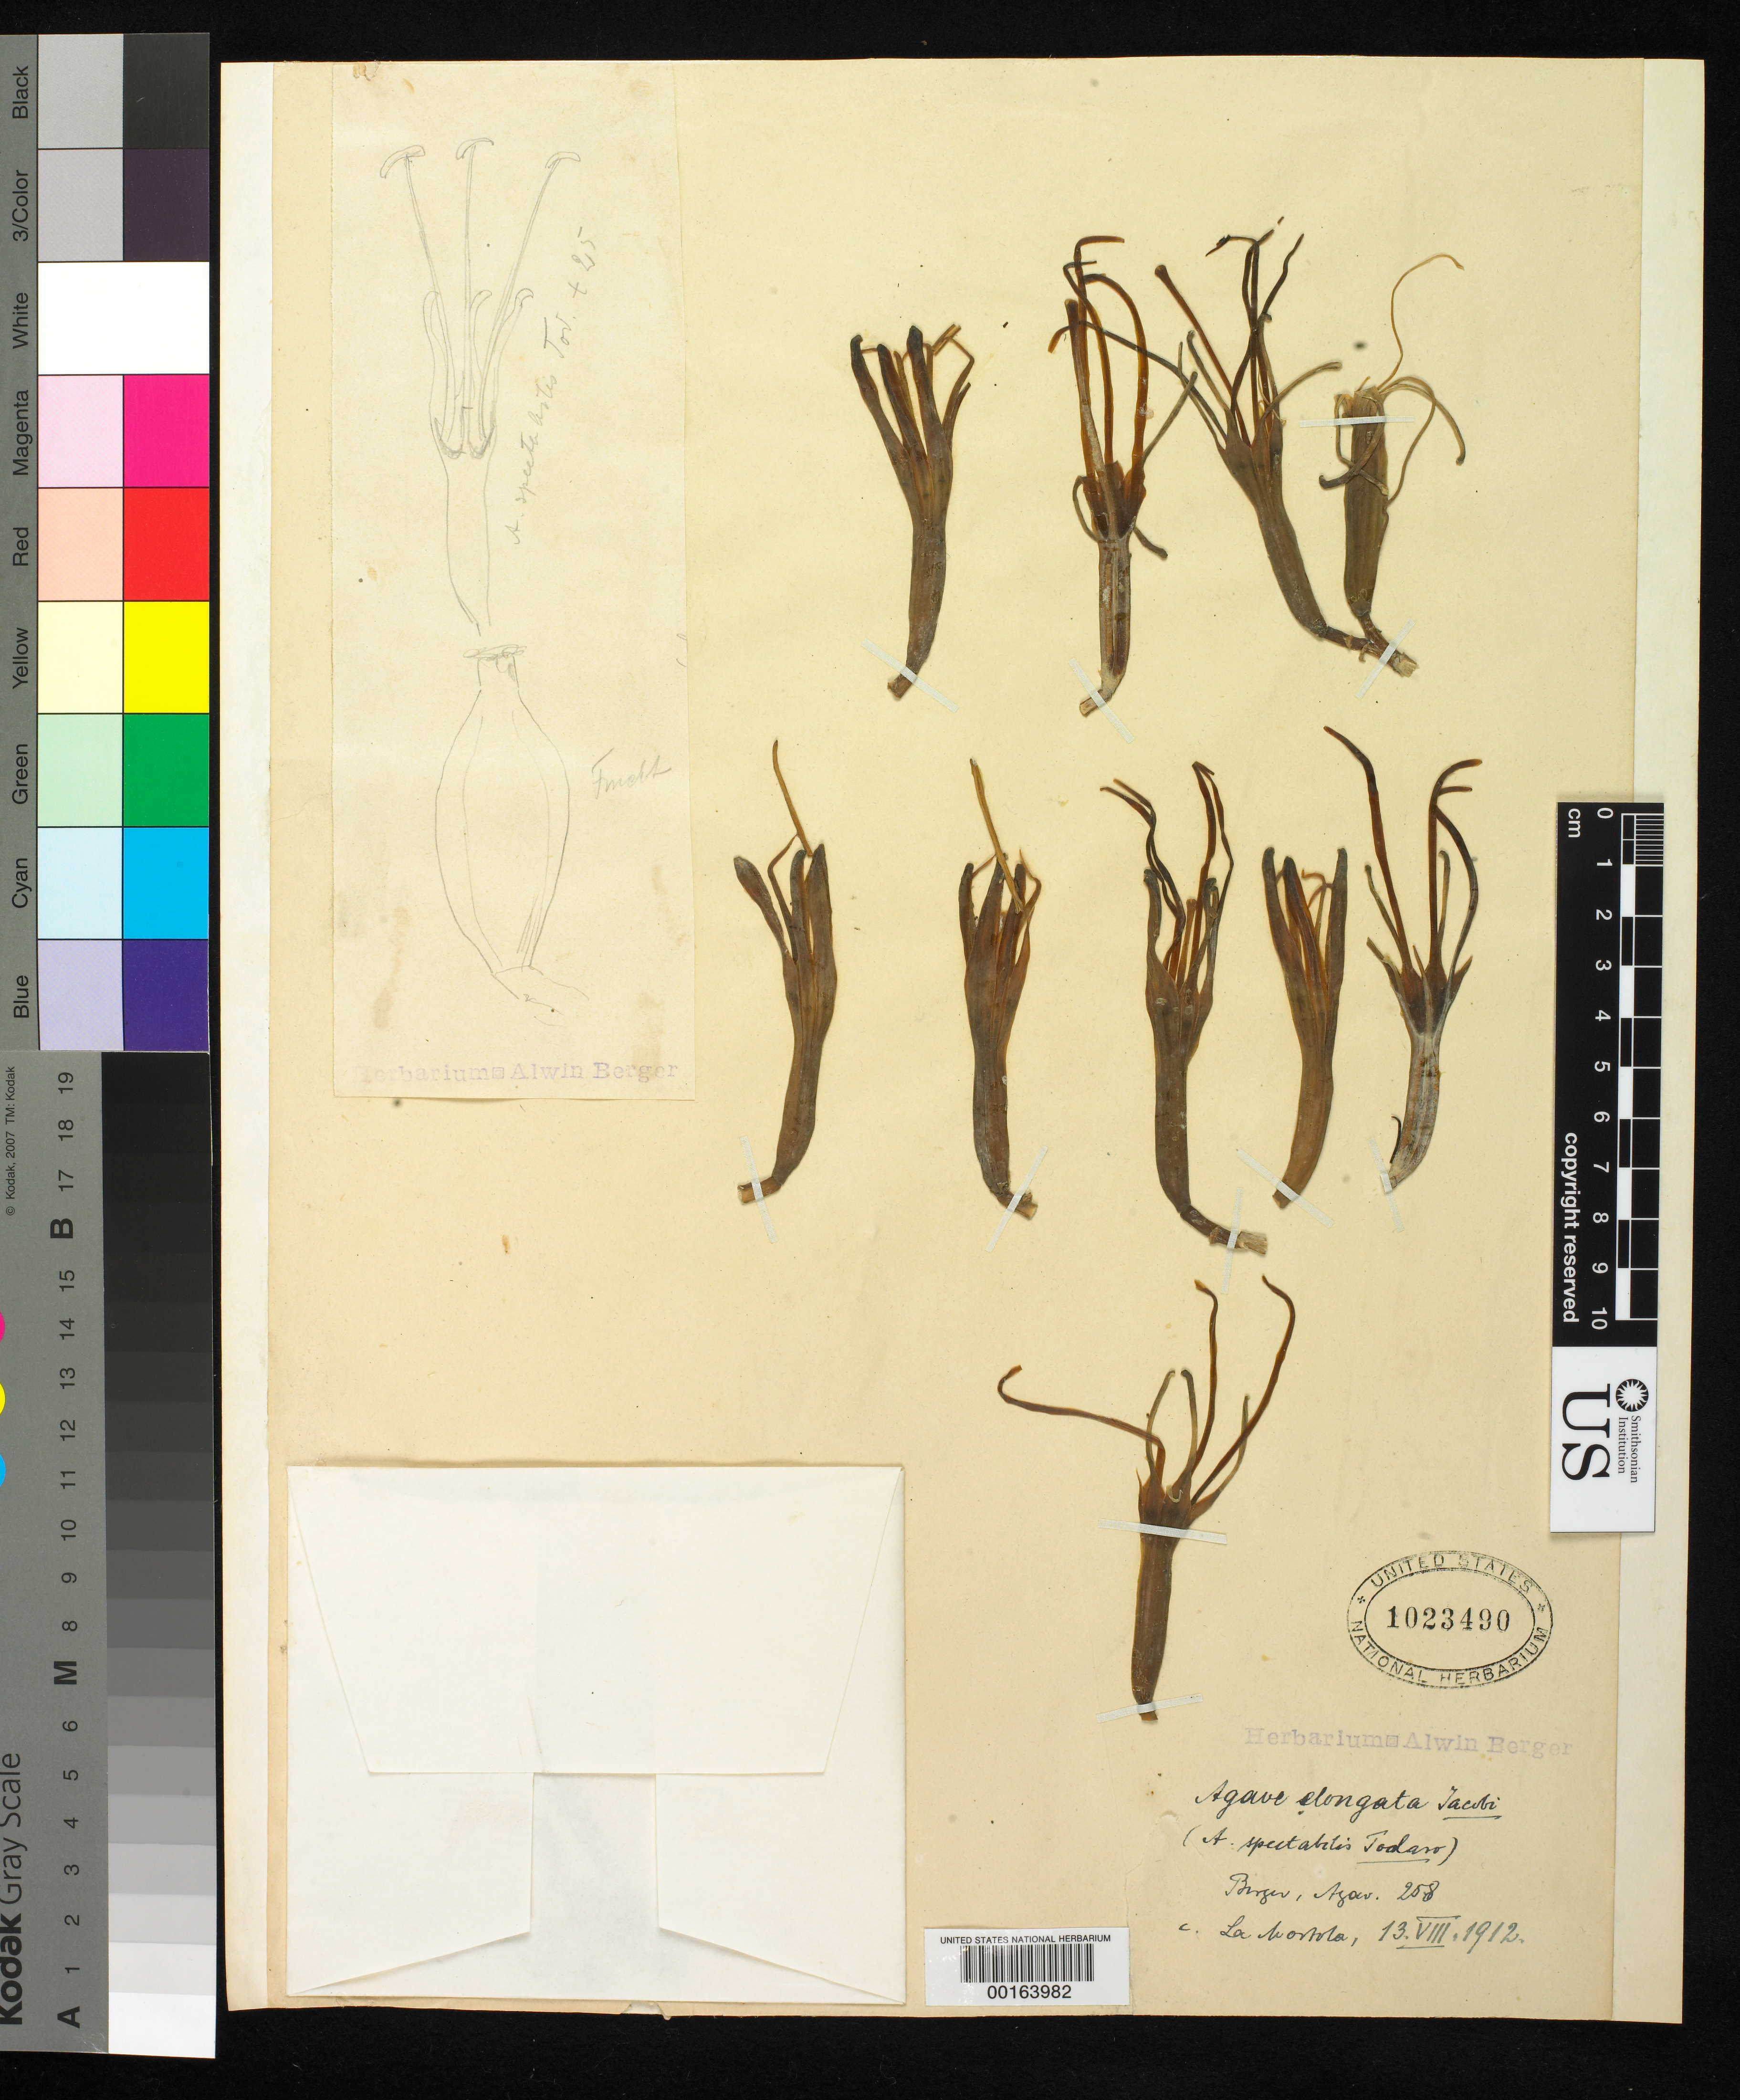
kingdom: Plantae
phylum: Tracheophyta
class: Liliopsida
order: Asparagales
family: Asparagaceae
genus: Agave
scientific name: Agave elongata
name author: Jacobi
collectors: ex herb. A. Berger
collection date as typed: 02 Aug 1908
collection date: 1908-08-02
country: Italy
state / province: Liguria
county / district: Imperia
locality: La Mortola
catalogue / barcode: US 1023490